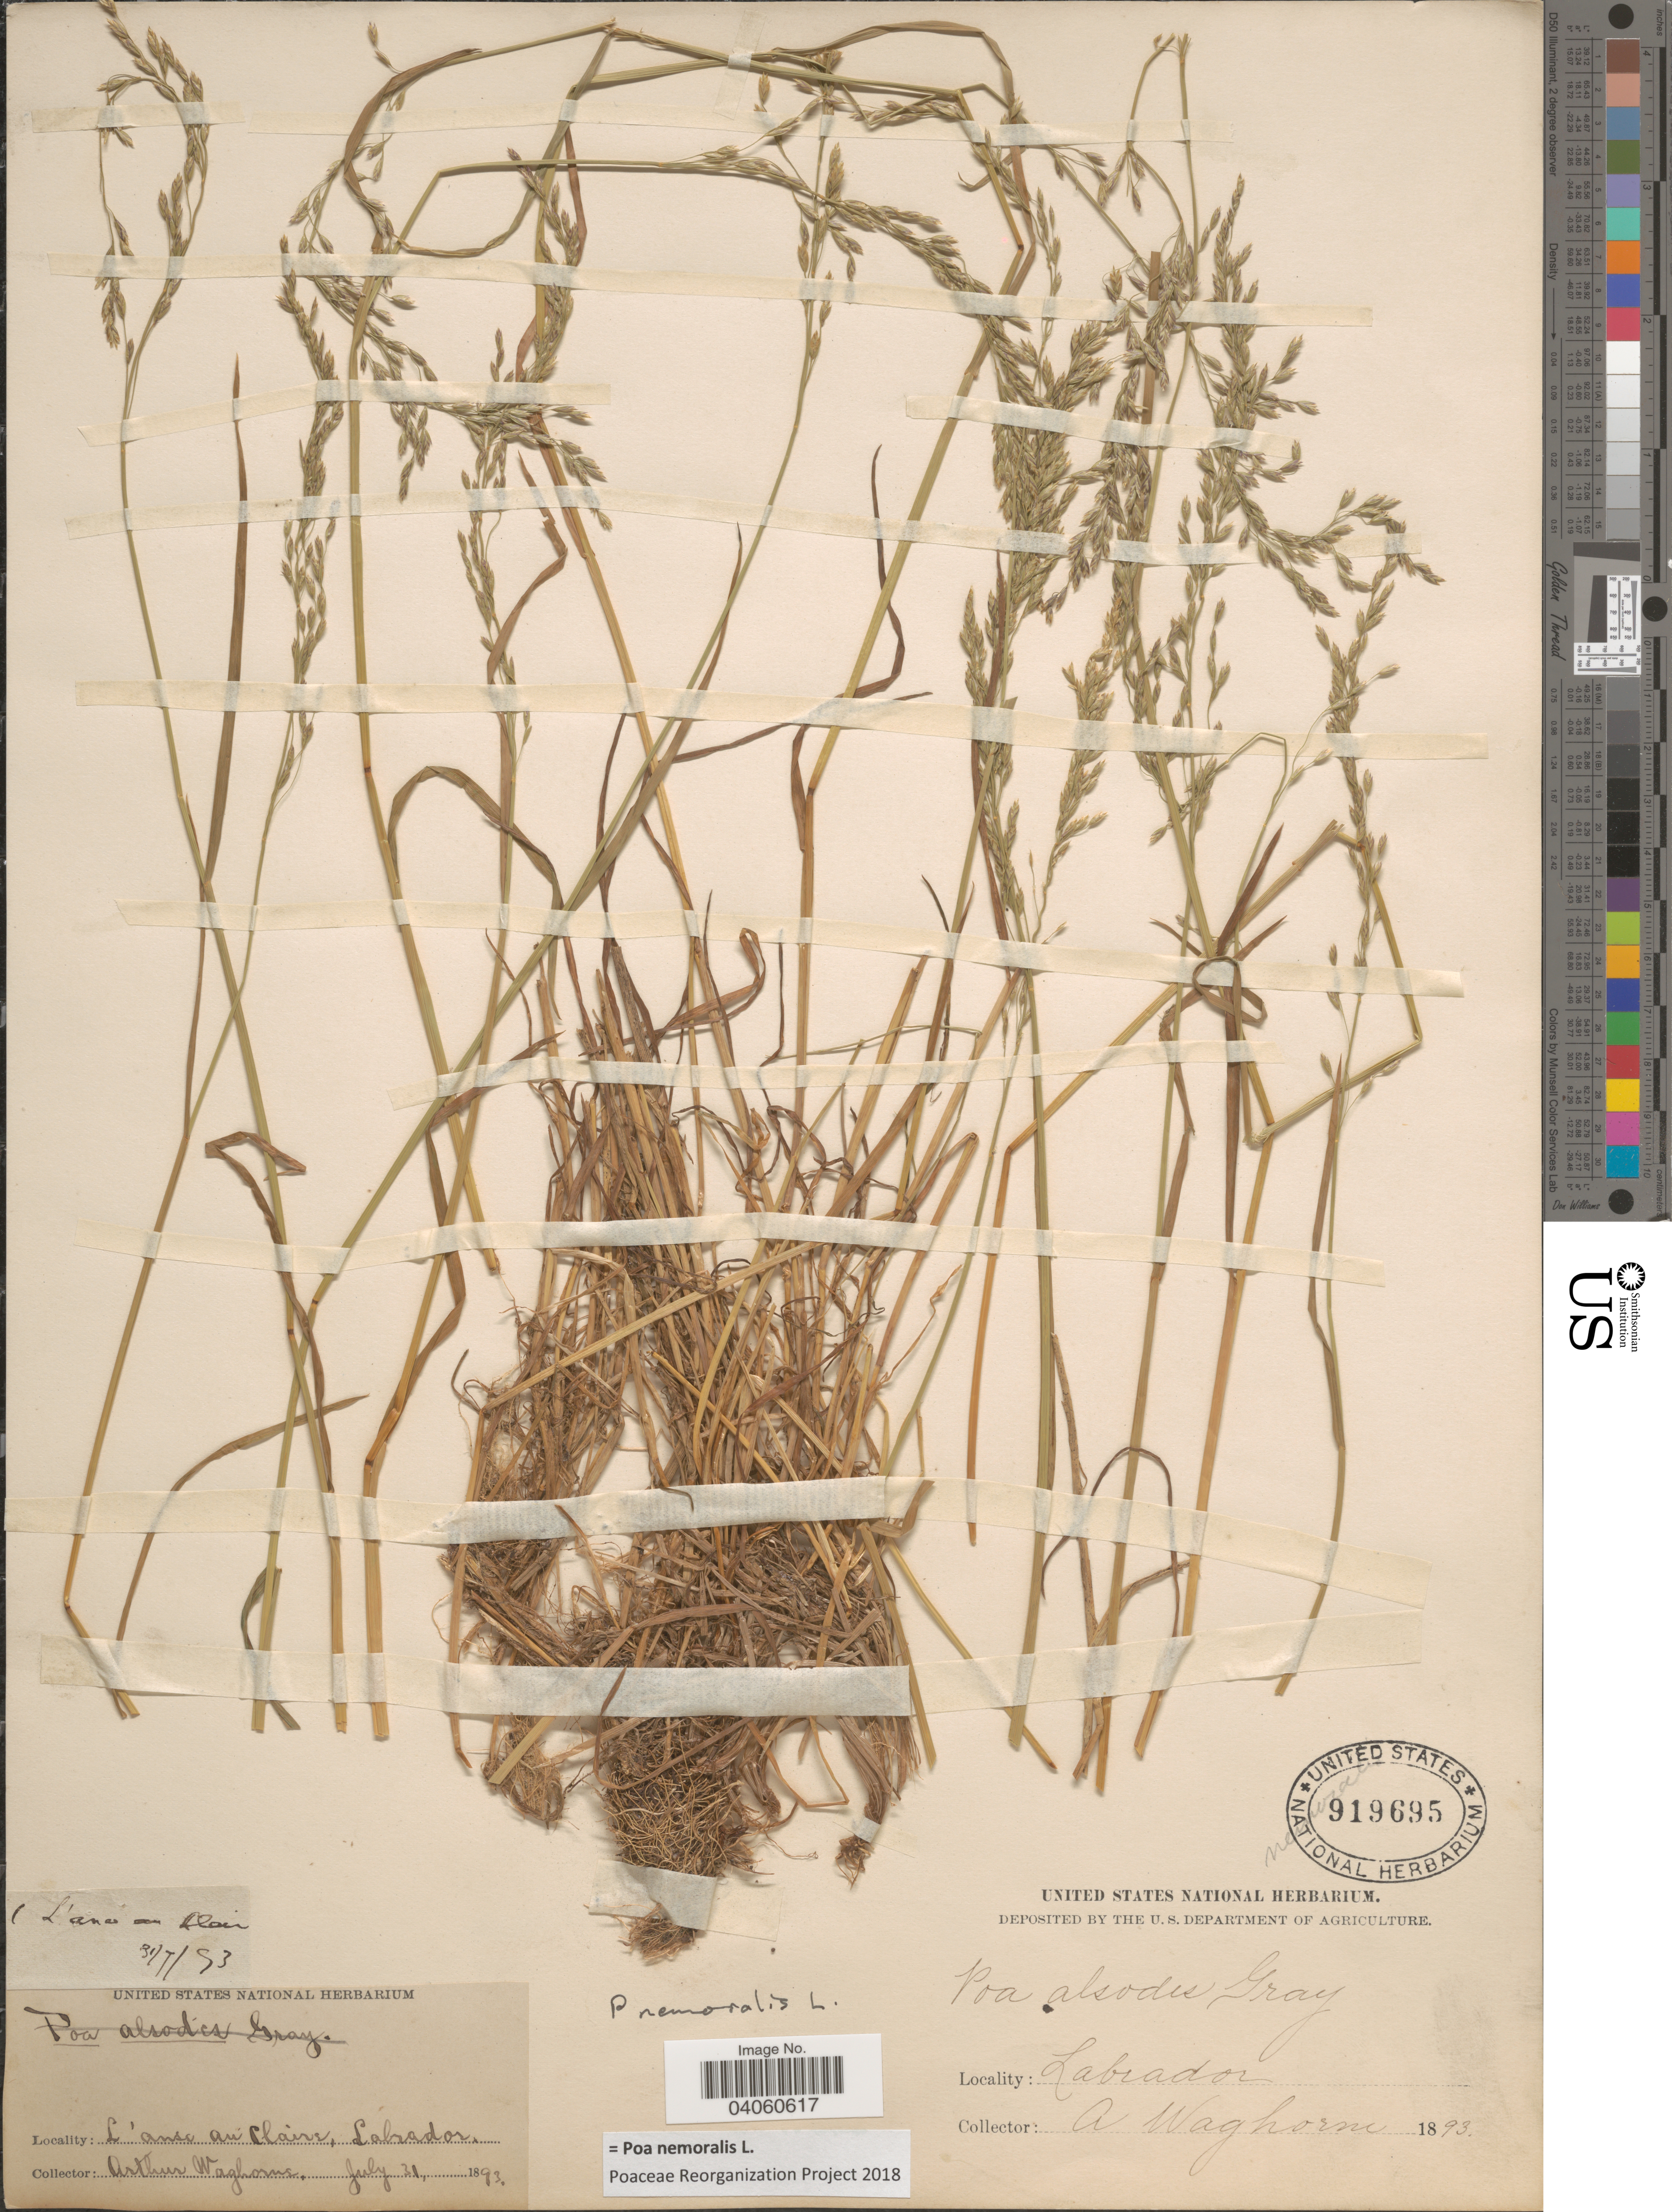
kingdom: Plantae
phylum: Tracheophyta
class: Liliopsida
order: Poales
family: Poaceae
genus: Poa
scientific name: Poa nemoralis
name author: L.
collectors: A. Waghorne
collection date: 1893-07-31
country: Canada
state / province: Newfoundland and Labrador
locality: Labrador. L'Anse-au-Clair.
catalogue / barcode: US 919695